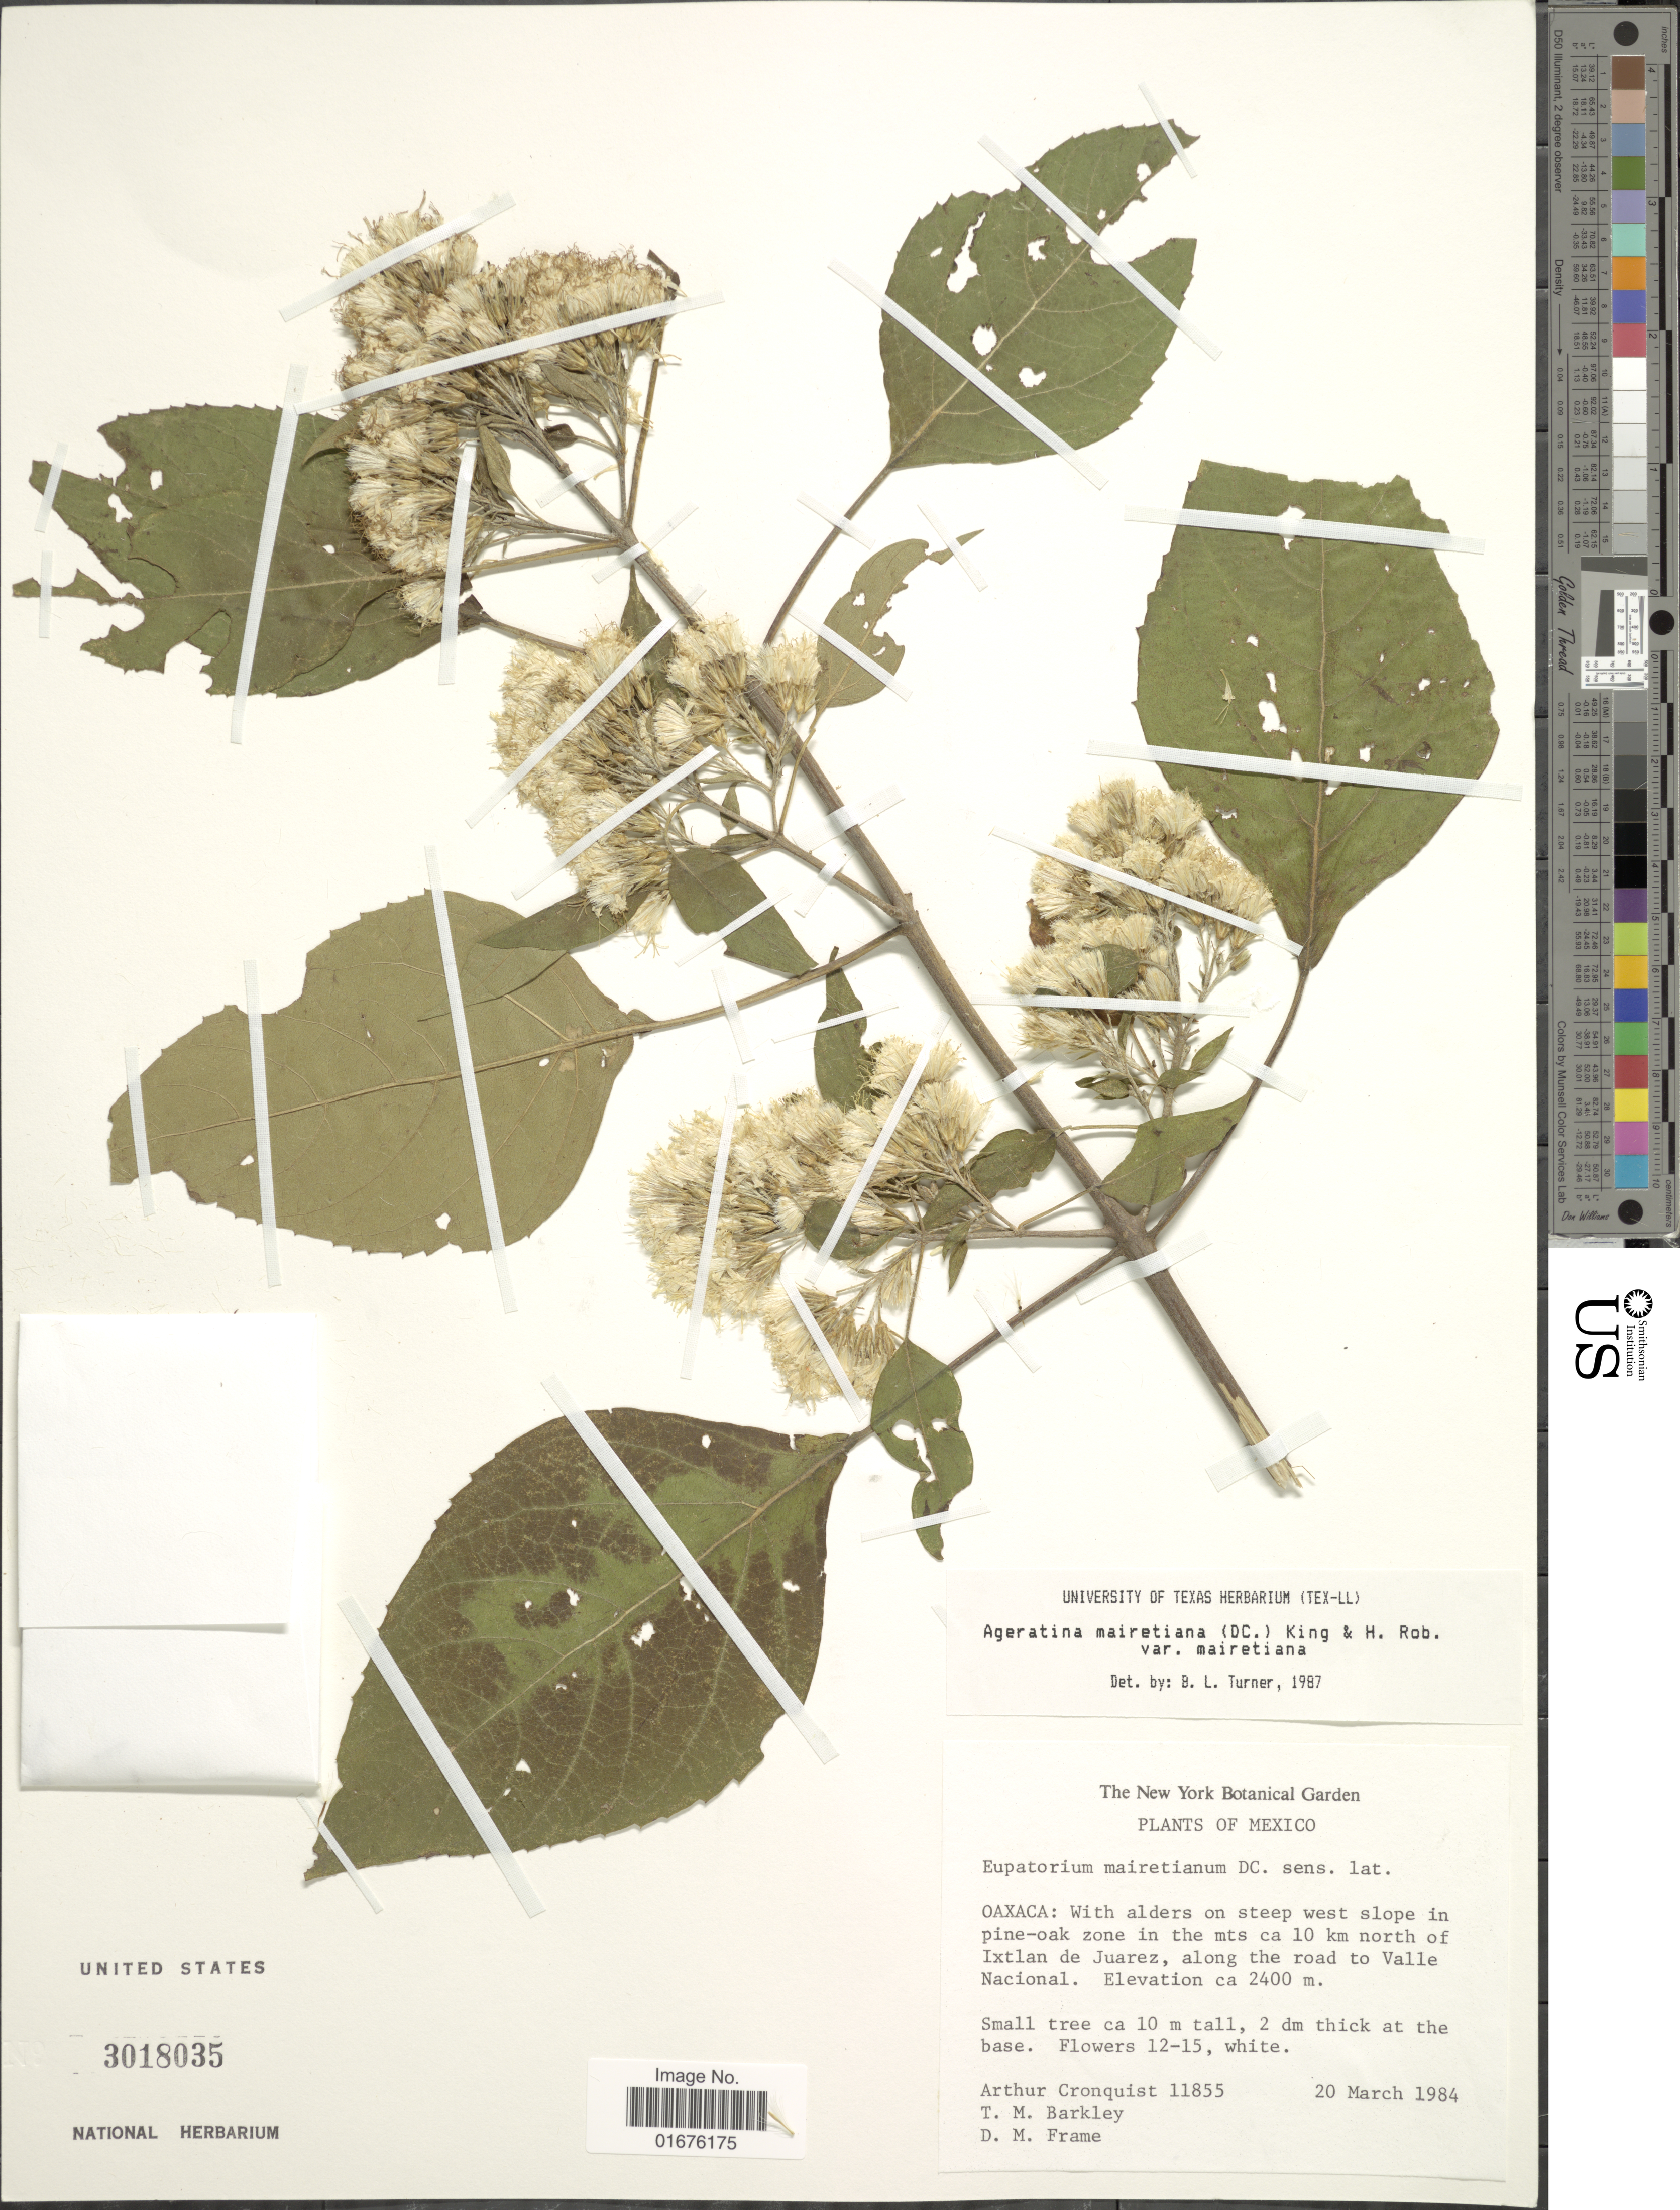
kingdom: Plantae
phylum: Tracheophyta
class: Magnoliopsida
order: Asterales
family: Asteraceae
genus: Ageratina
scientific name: Ageratina mairetiana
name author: (DC.) R.M. King & H. Rob.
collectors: A. J. Cronquist, T. M. Barkley & D. M. Frame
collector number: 11855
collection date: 1984-03-20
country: Mexico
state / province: Oaxaca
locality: With alders on steep west slope in pine-oak zone in the mrs ca 10 km north of Ixtlan de Juarez, along the road to Valle Nacioanl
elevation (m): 2400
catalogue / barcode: US 3018035